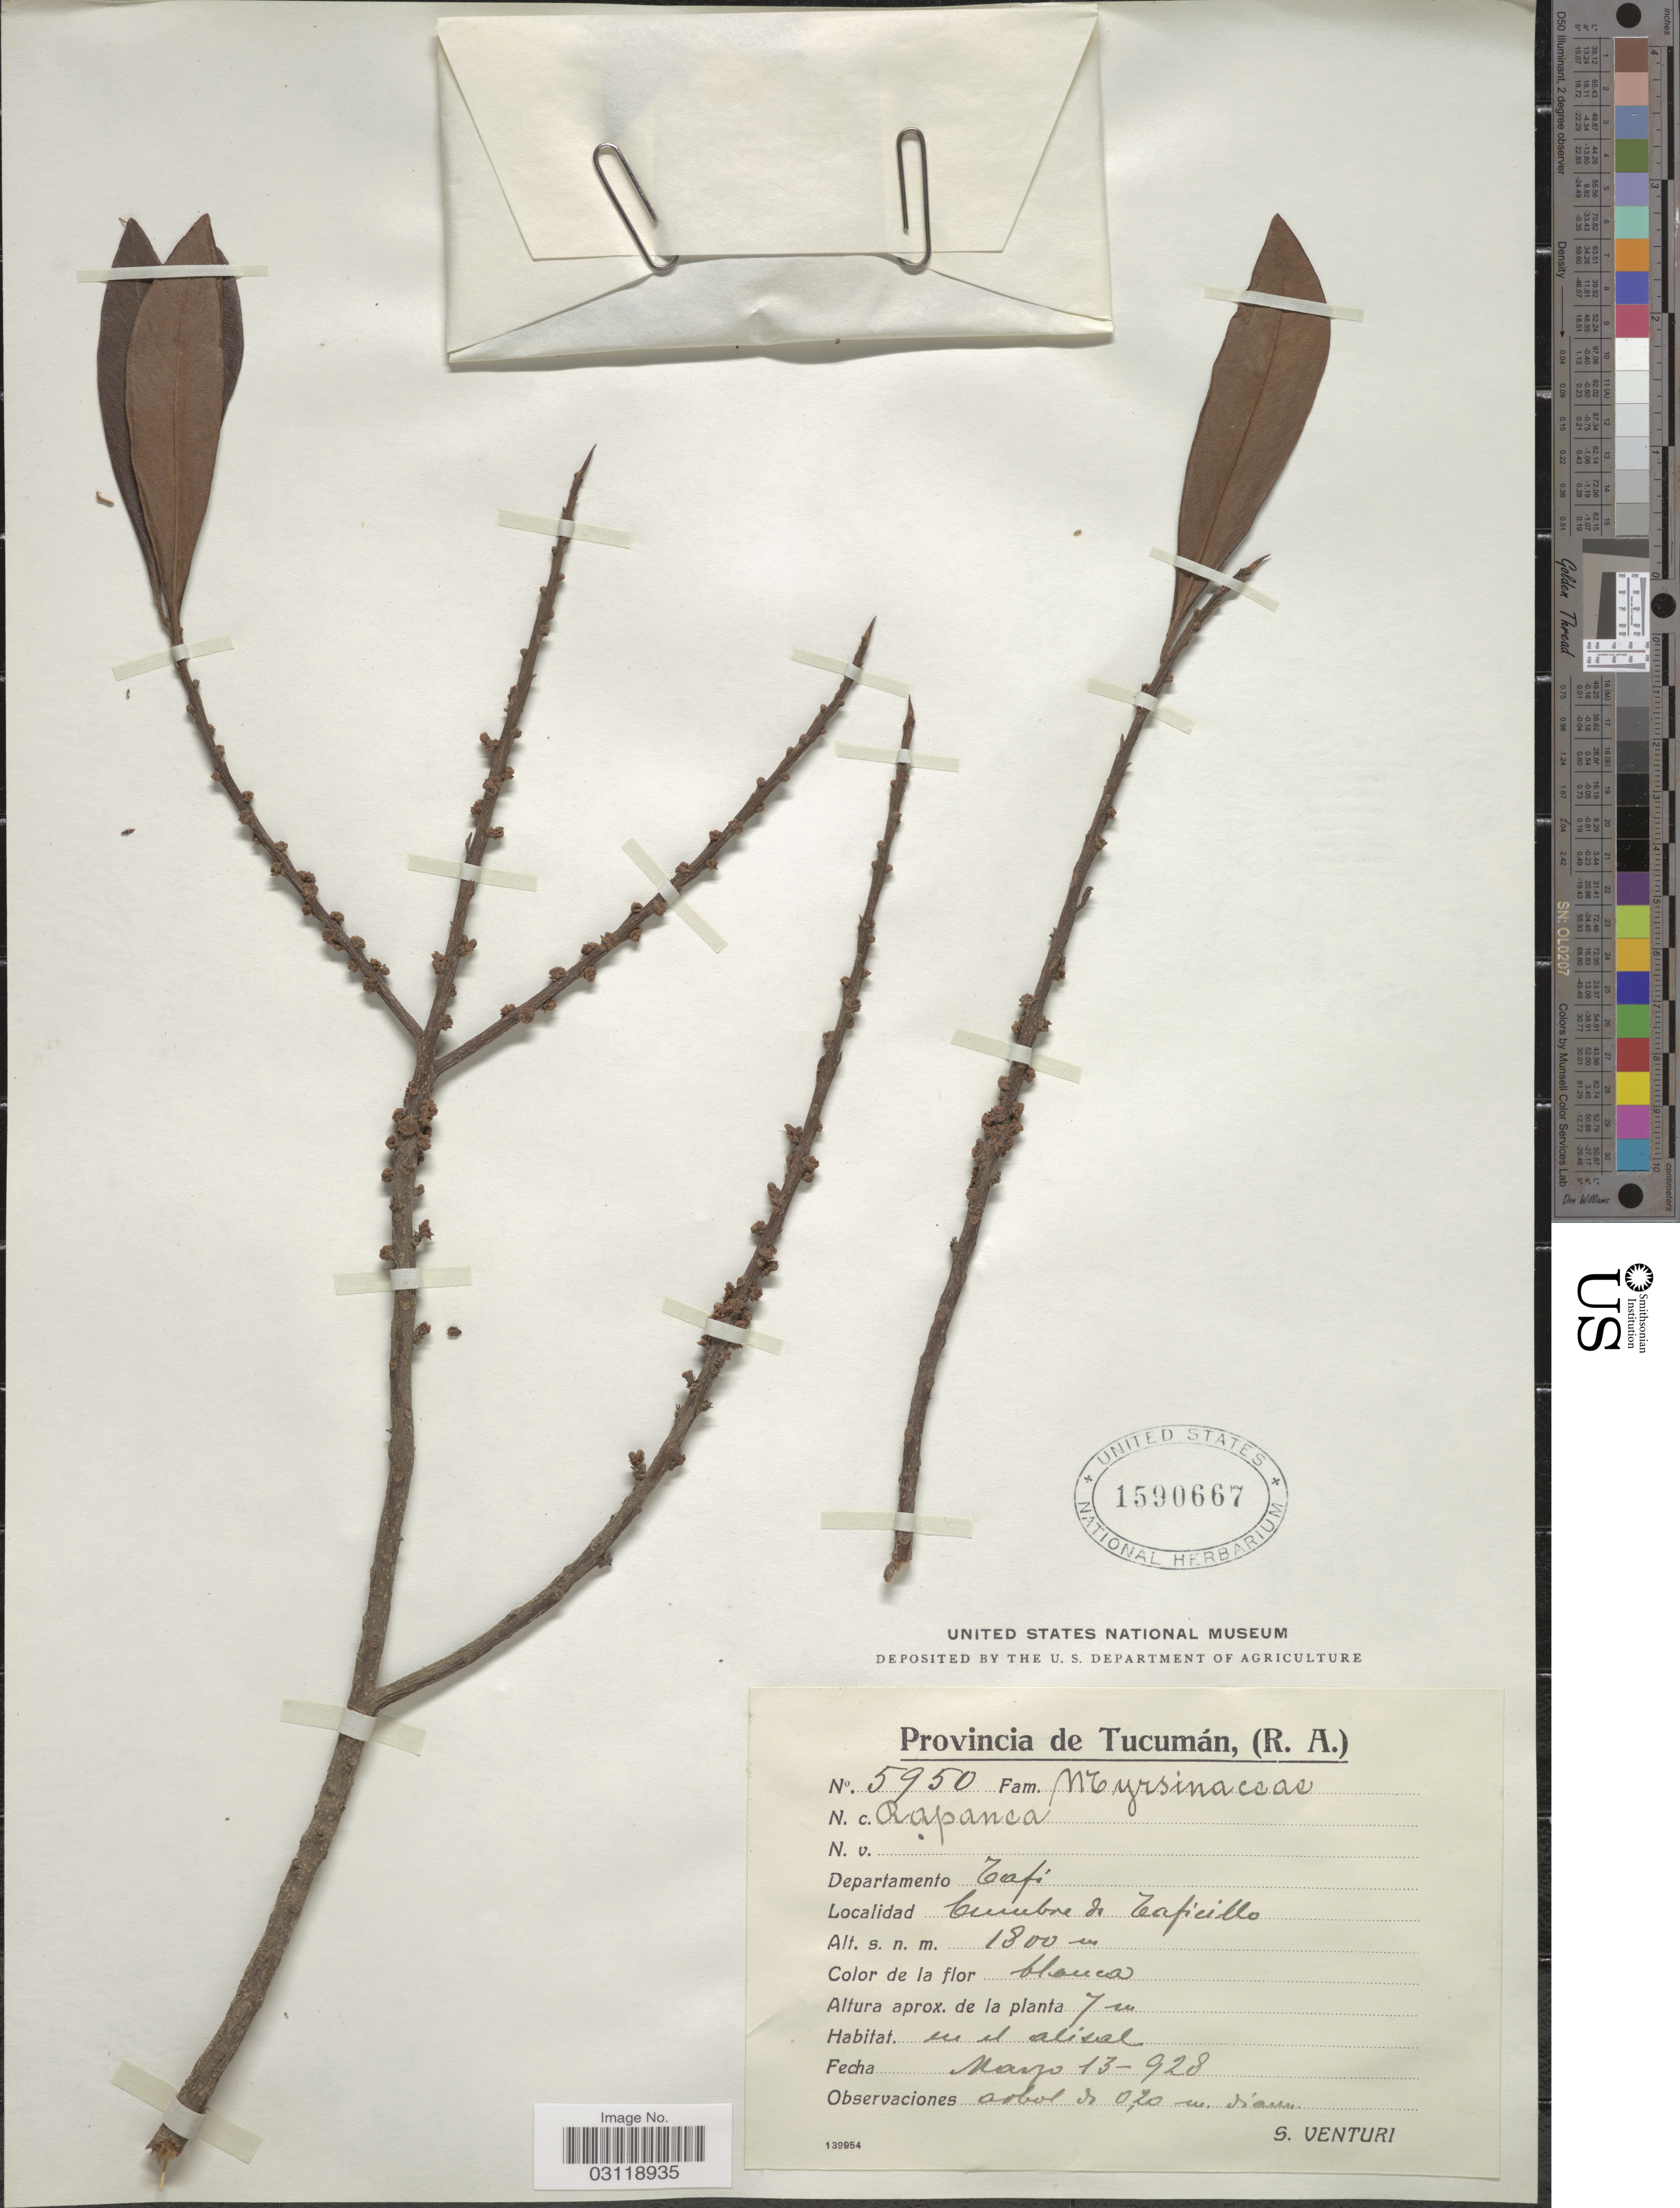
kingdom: Plantae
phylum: Tracheophyta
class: Magnoliopsida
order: Ericales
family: Primulaceae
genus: Rapanea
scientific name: Rapanea sp.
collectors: S. Venturi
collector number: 5950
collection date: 1928-03-13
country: Argentina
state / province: Tucuman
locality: Departamento Tafi. Cumbre de Taficillo.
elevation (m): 1800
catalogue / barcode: US 1590667